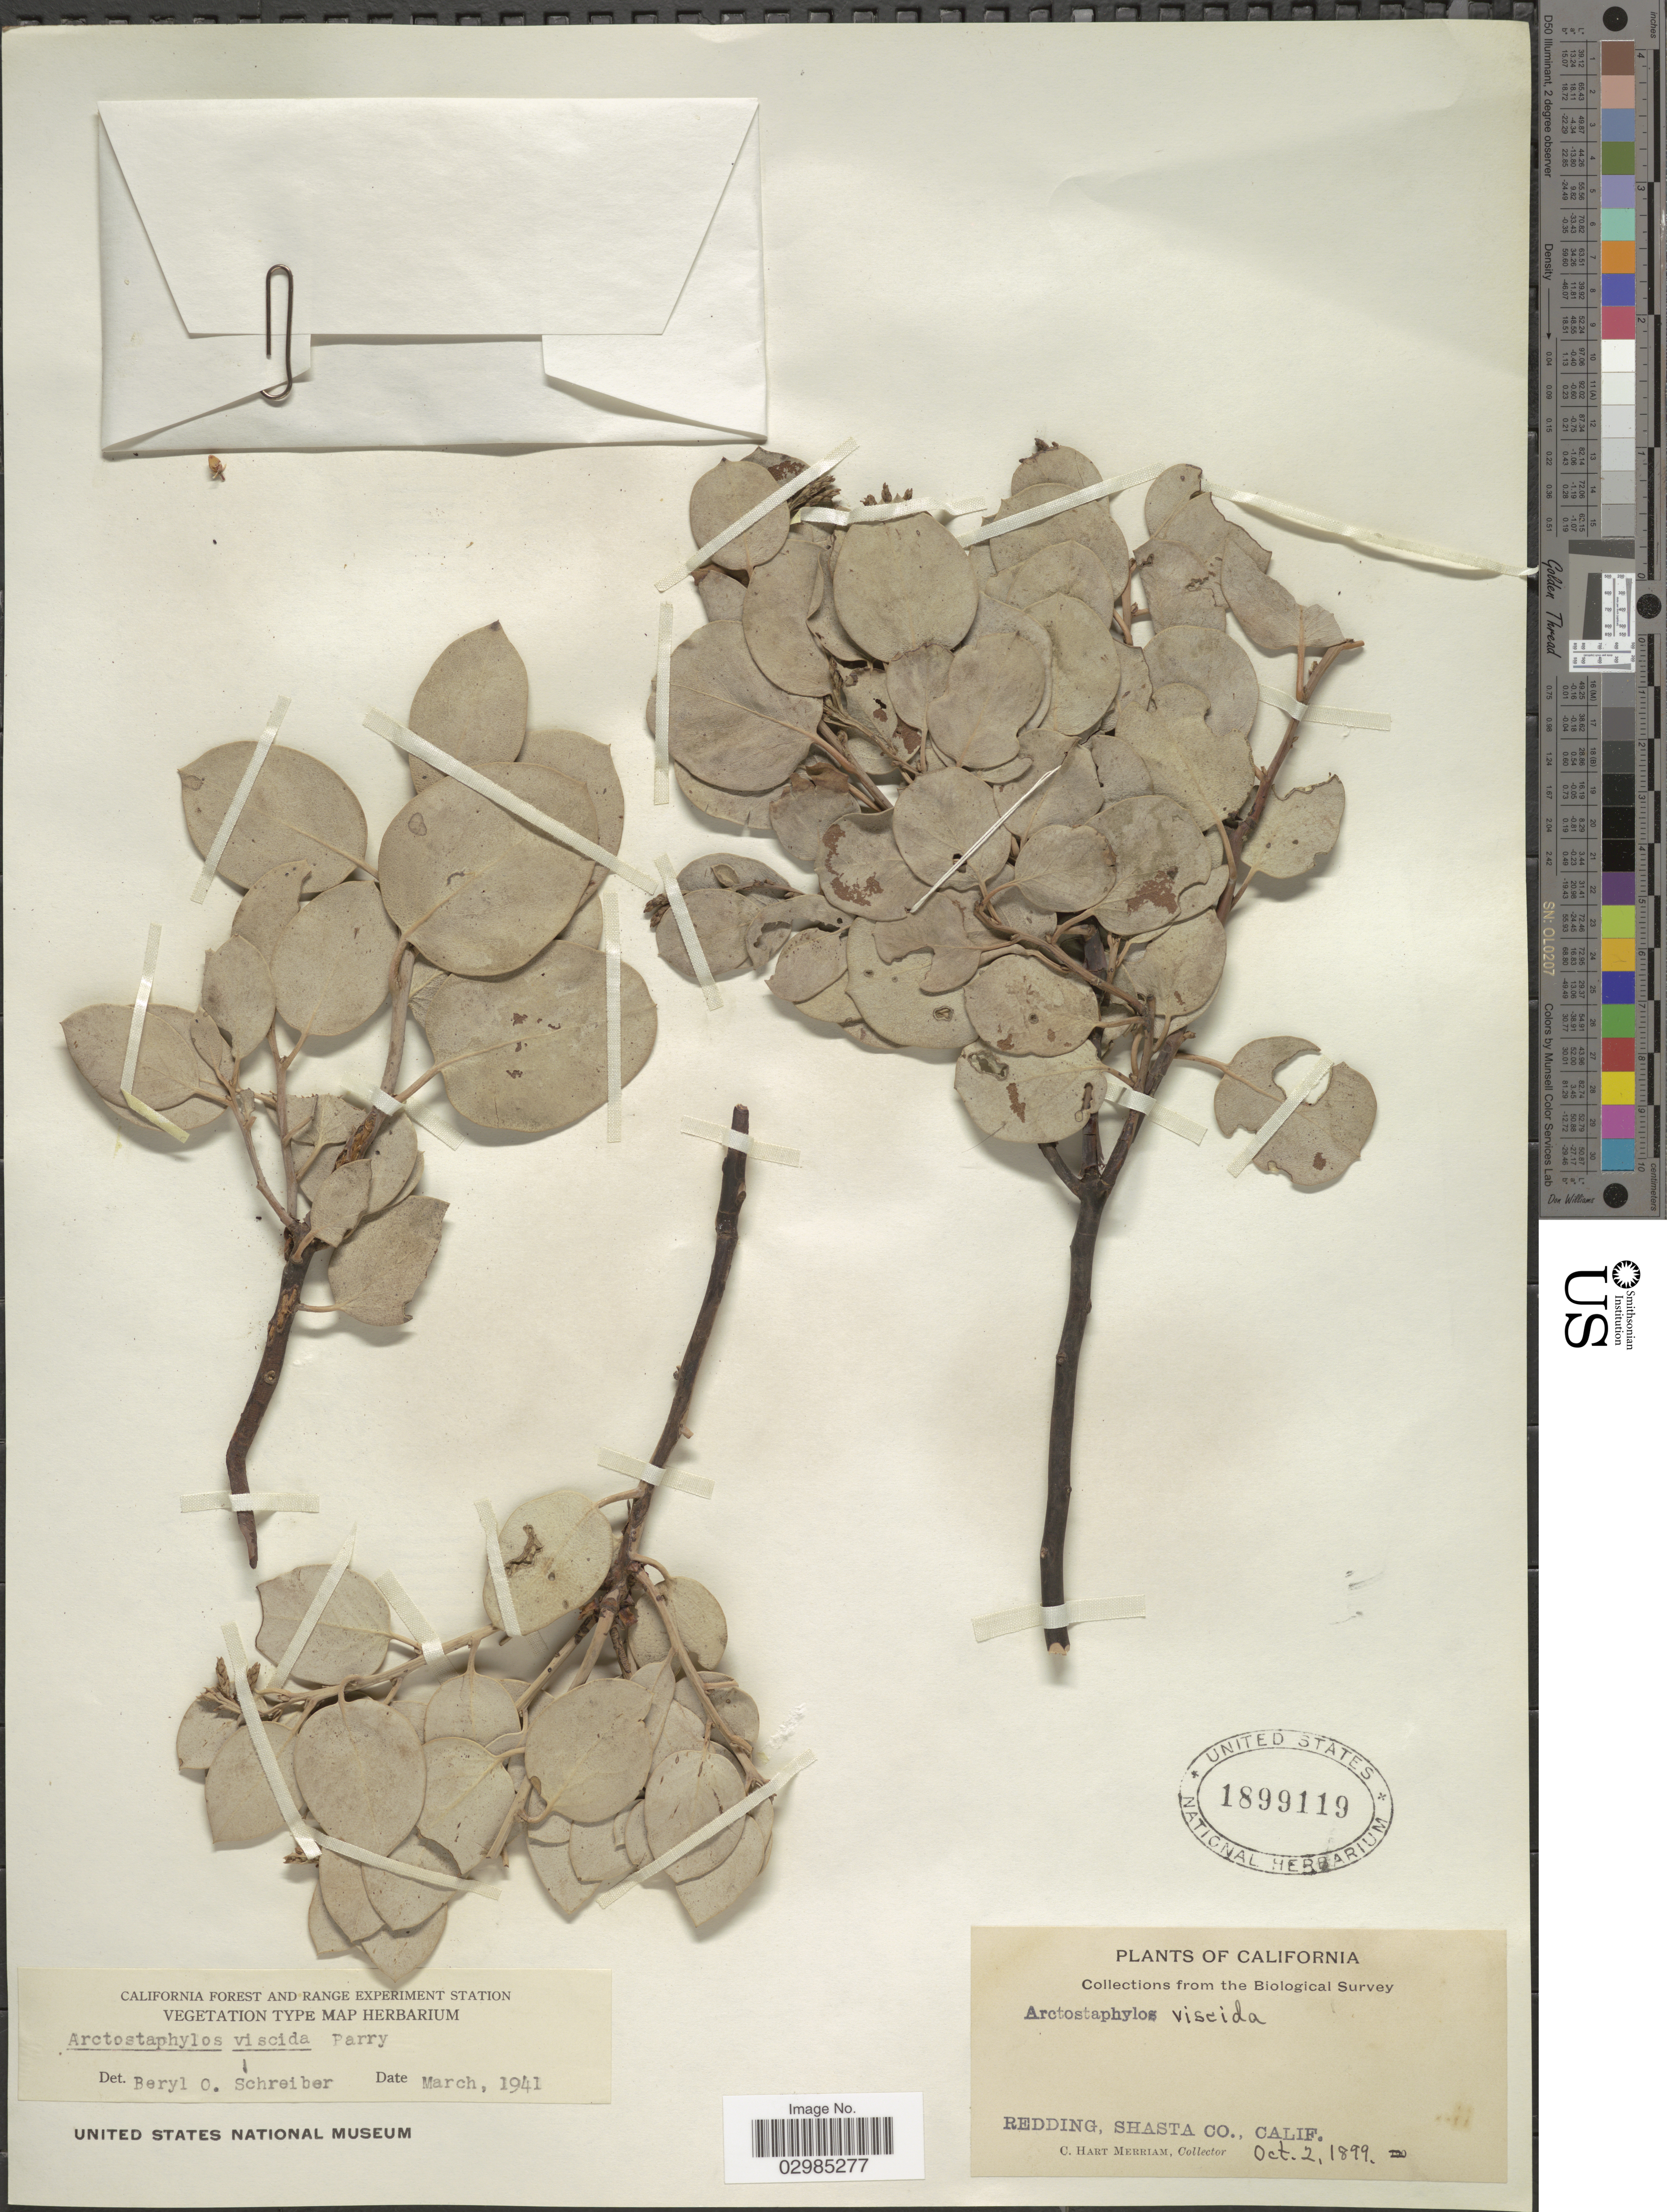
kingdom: Plantae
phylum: Tracheophyta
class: Magnoliopsida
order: Ericales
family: Ericaceae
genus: Arctostaphylos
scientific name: Arctostaphylos viscida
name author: Parry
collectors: C. Merriam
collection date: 1899-10-02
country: United States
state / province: California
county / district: Shasta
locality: Redding, Shasta Co.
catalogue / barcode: US 1899119